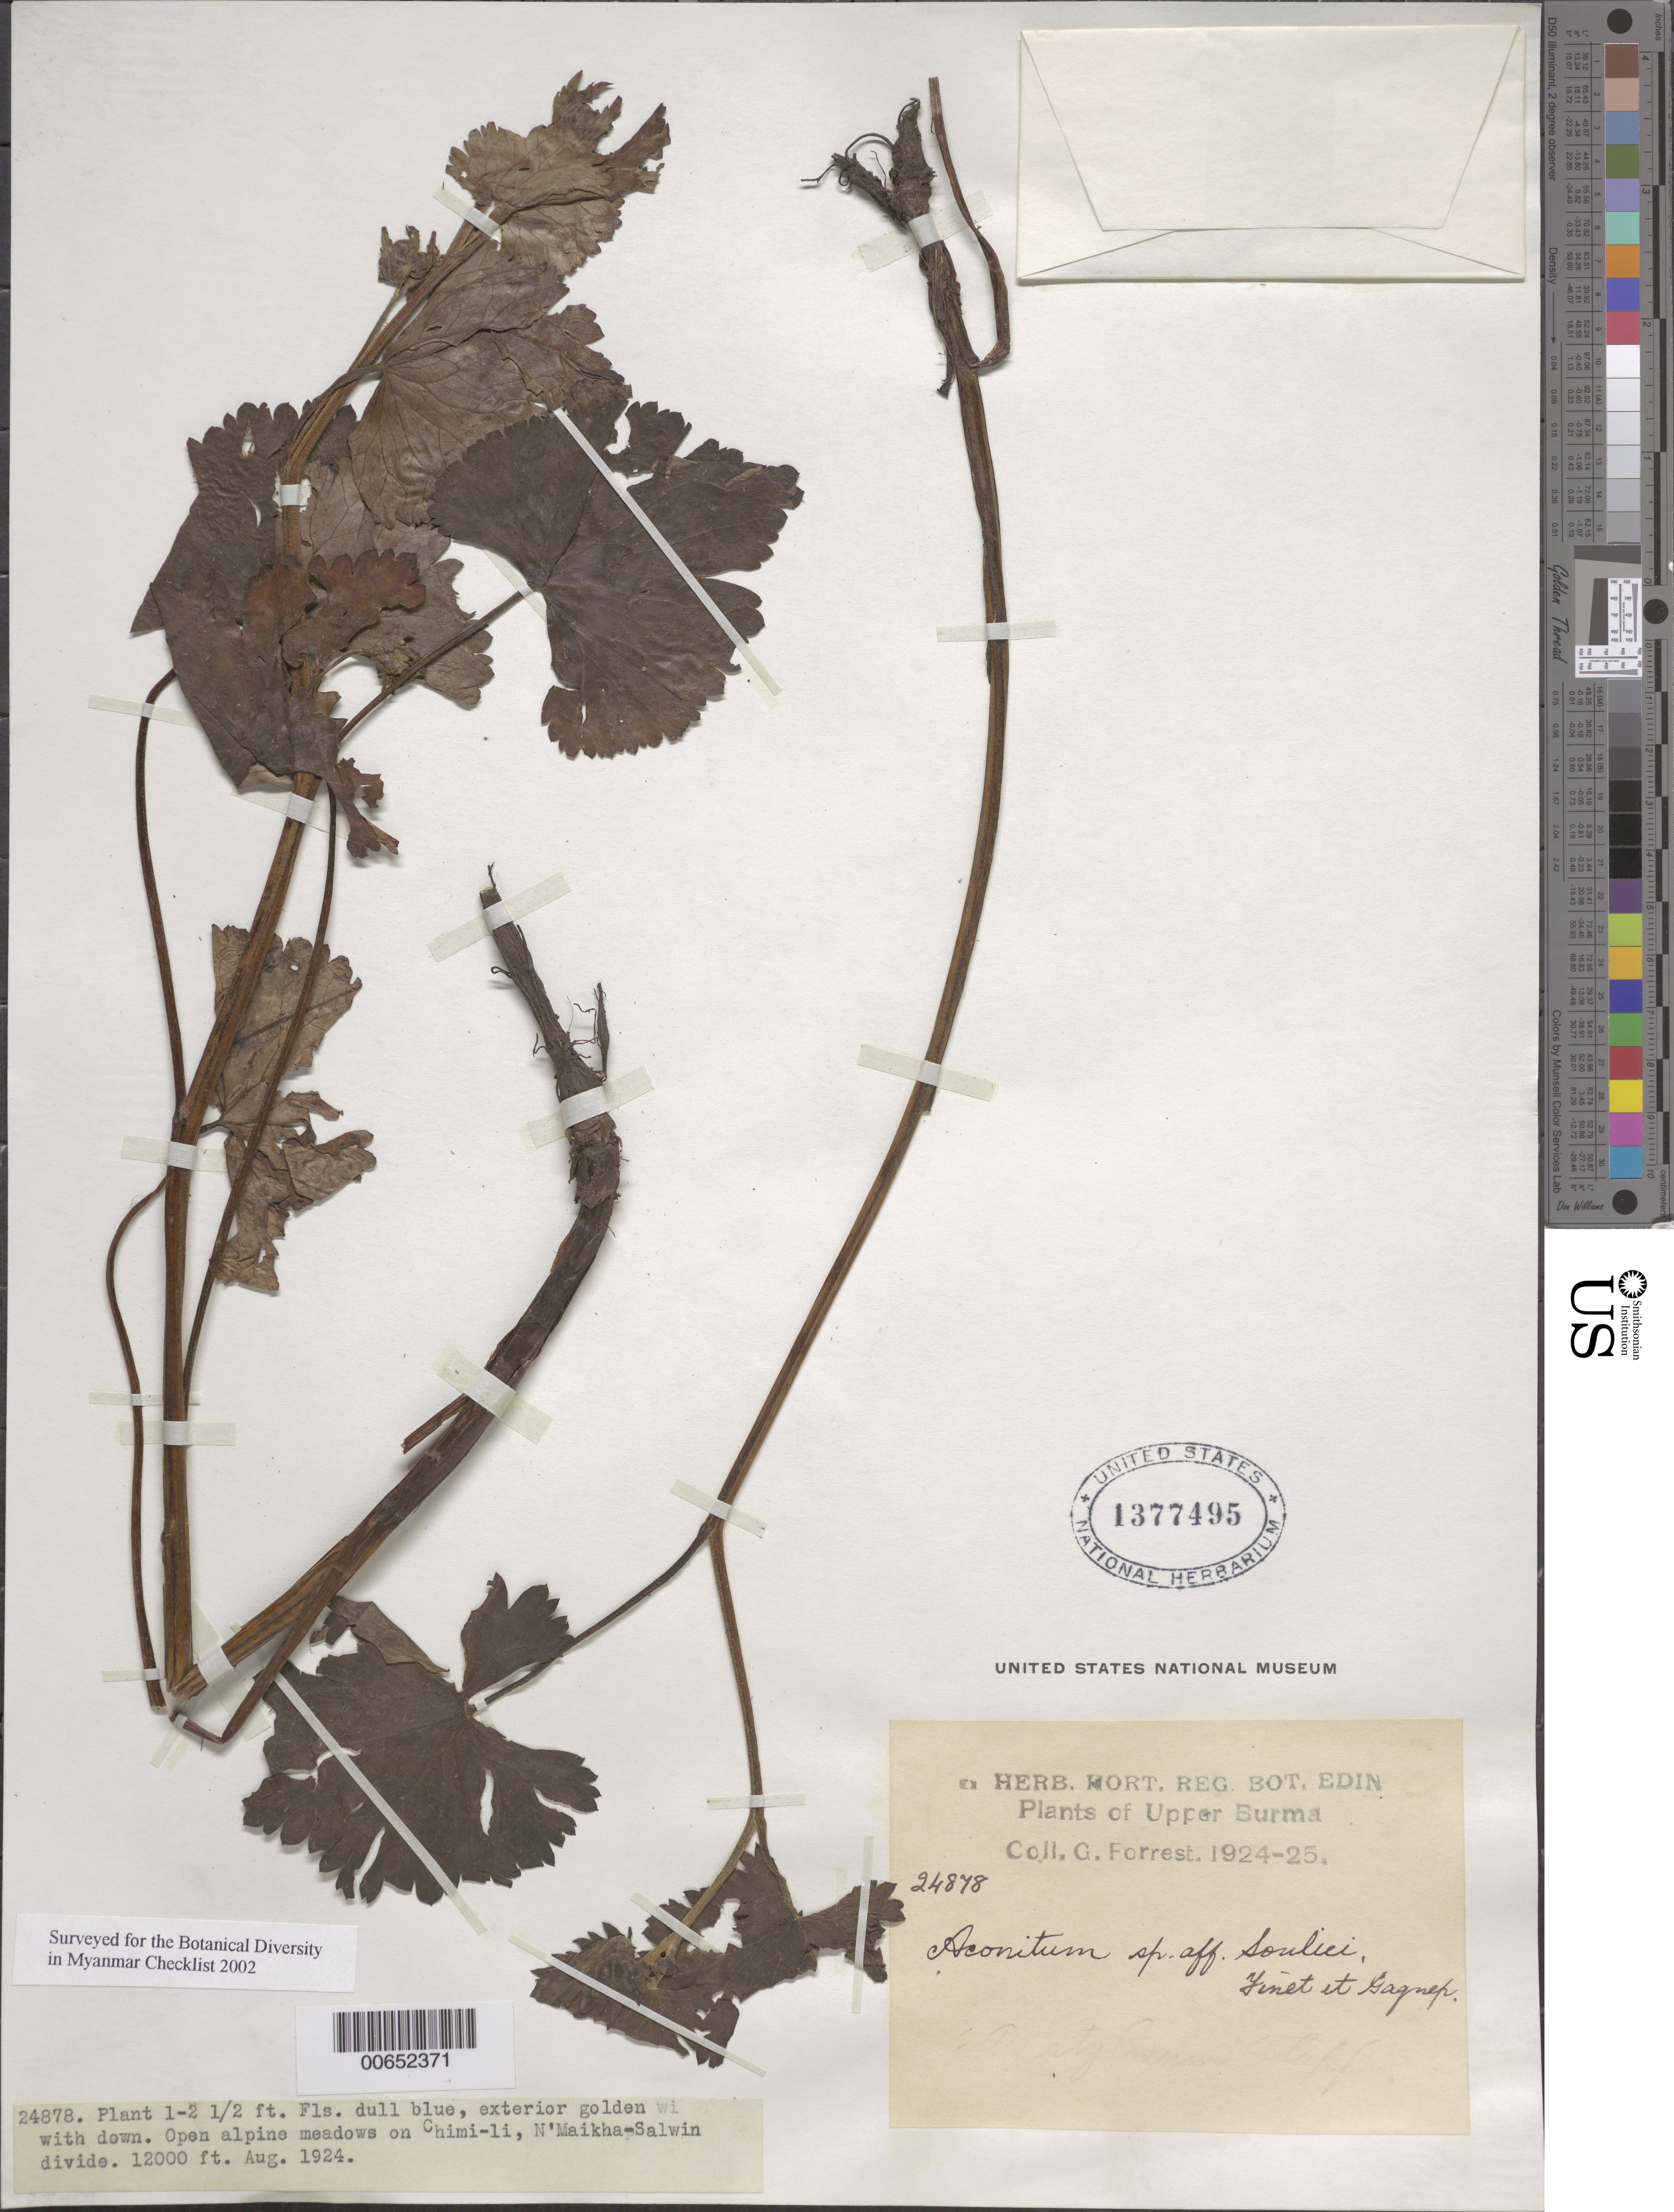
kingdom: Plantae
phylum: Tracheophyta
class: Magnoliopsida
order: Ranunculales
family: Ranunculaceae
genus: Aconitum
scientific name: Aconitum souliei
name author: Finet & Gagnep.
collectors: G. Forrest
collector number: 24878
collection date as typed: Aug 1924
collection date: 1924-08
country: Myanmar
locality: Upper Burma, W flank of N'Maikha-Salwin Divide, on Chimi-li.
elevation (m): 3658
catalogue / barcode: US 1377495